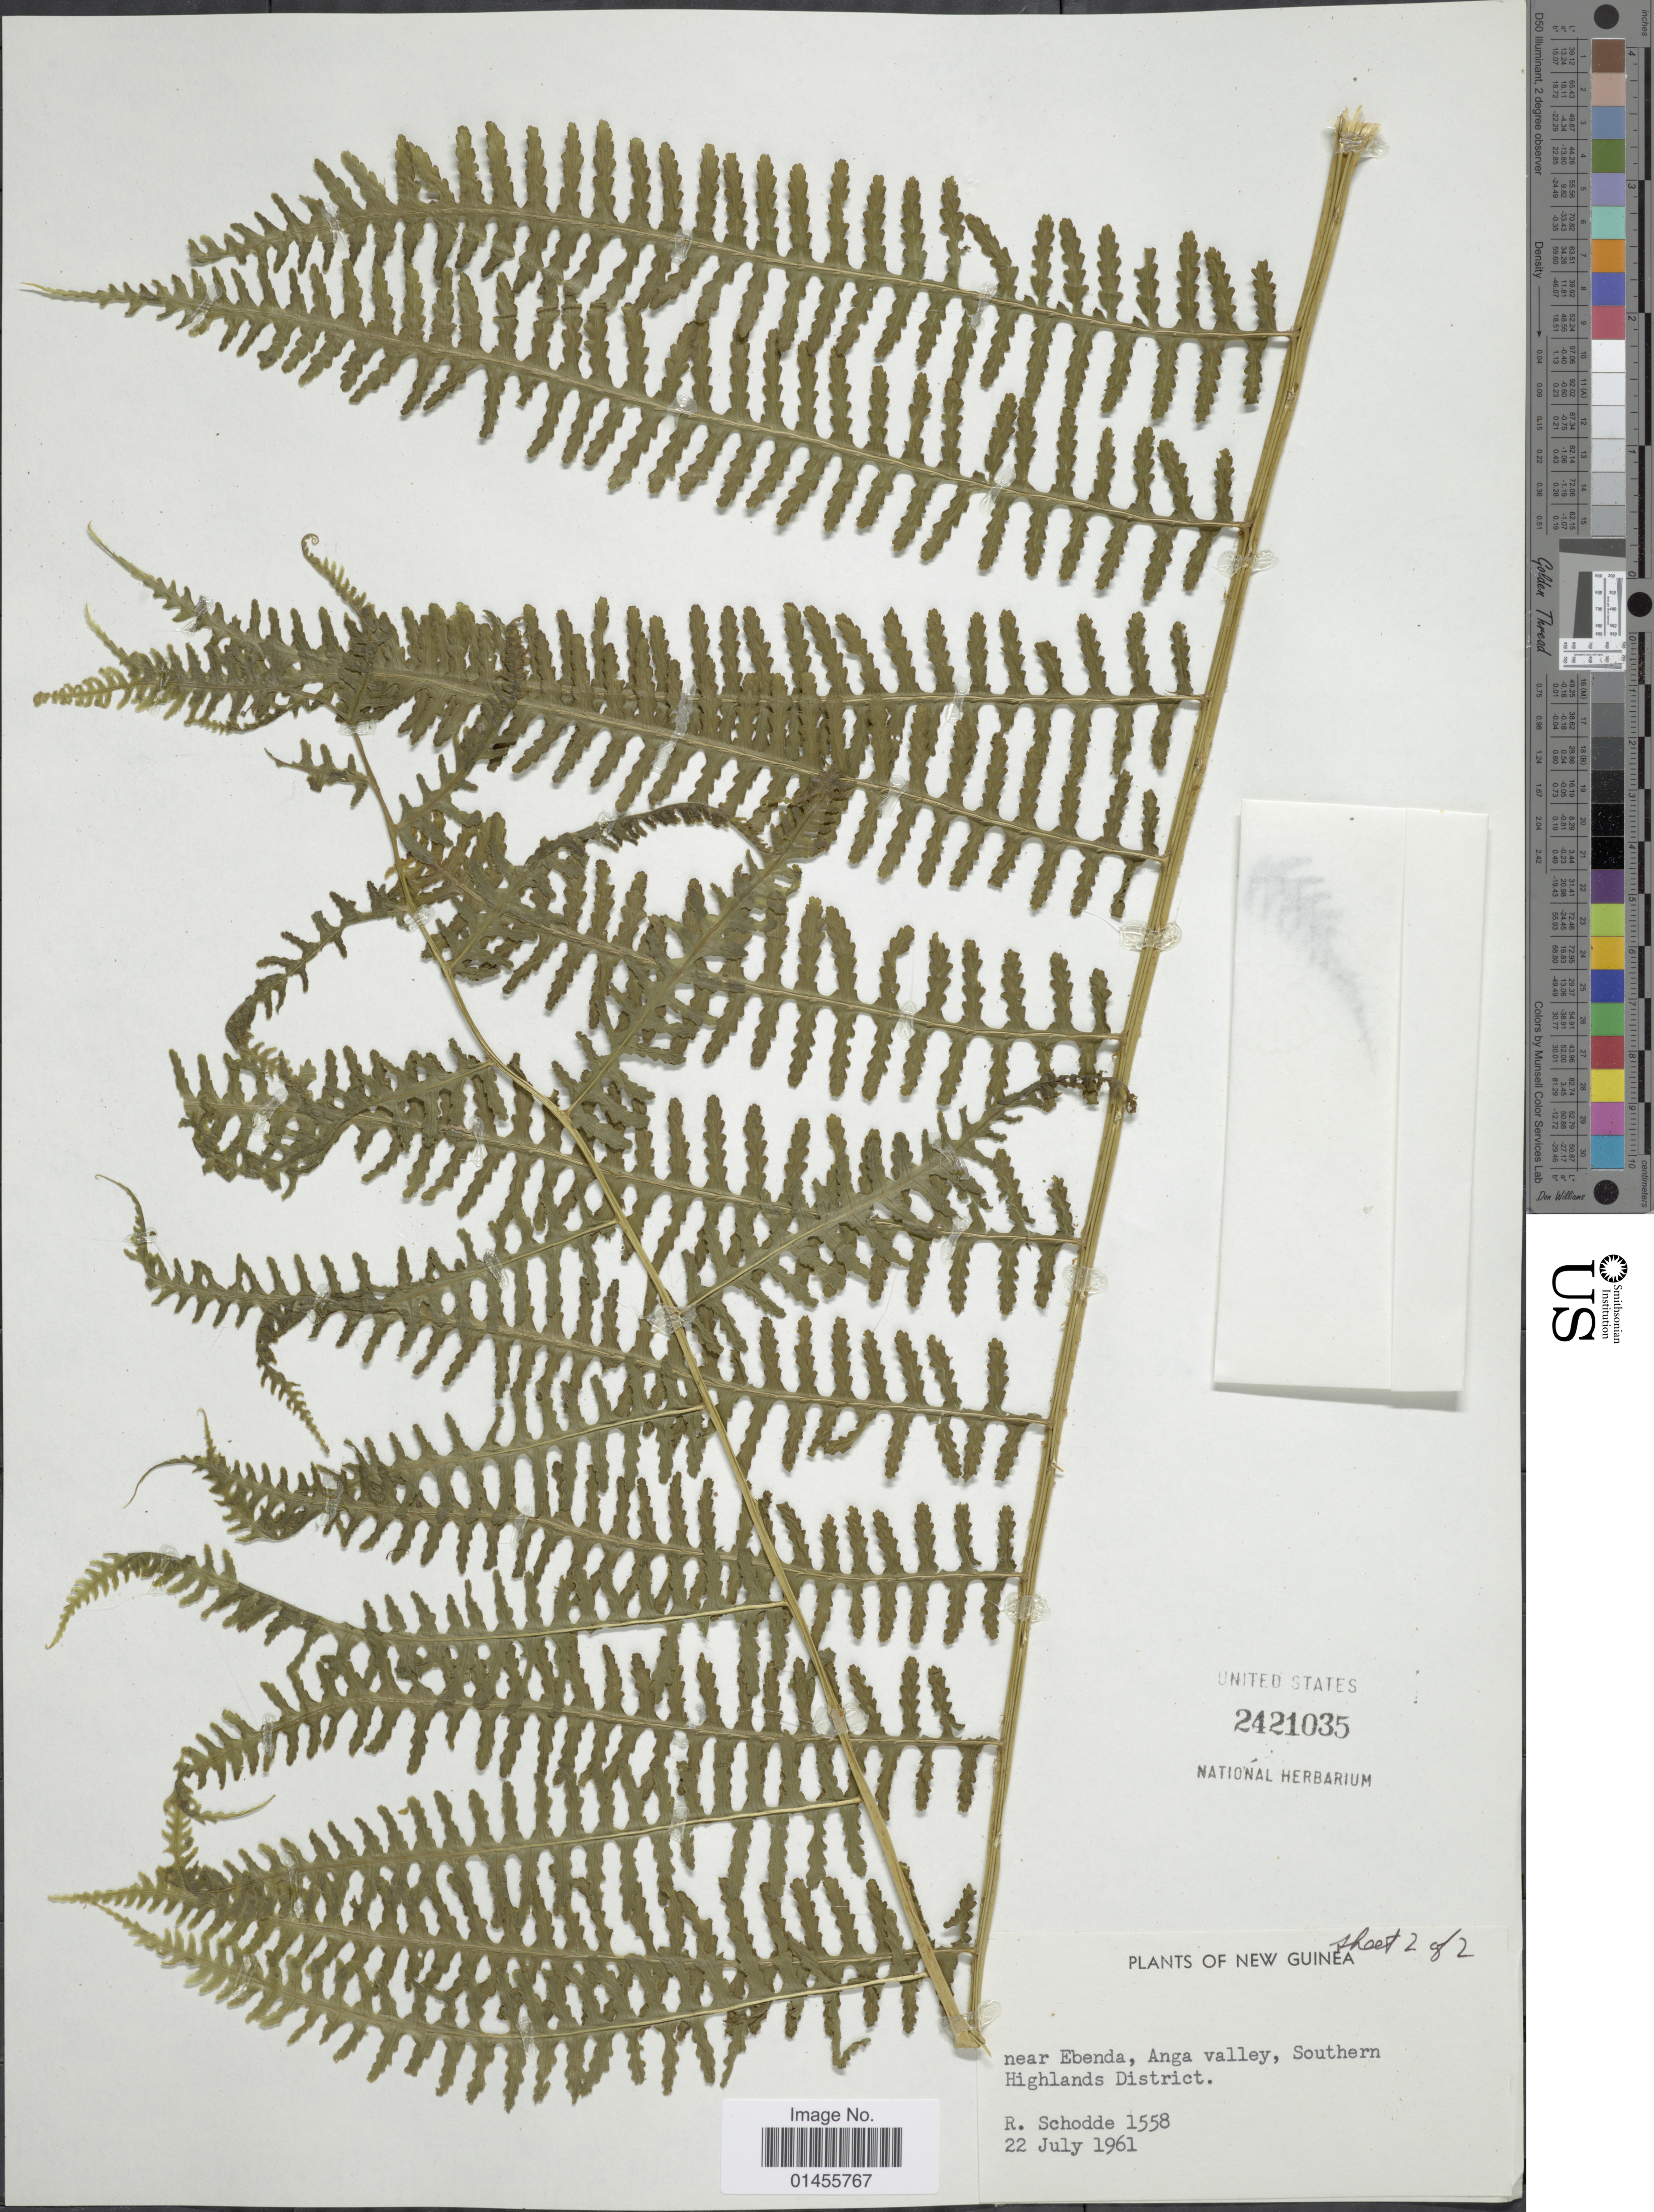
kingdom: Plantae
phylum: Tracheophyta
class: Polypodiopsida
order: Cyatheales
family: Cyatheaceae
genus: Alsophila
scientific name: Alsophila sp.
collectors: R. Schodde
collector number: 1558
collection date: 1961-07-22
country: Papua New Guinea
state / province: Southern Highlands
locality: New Guineas, near Ebenda , Anga valley, Southern Highlands District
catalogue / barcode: US 2421035